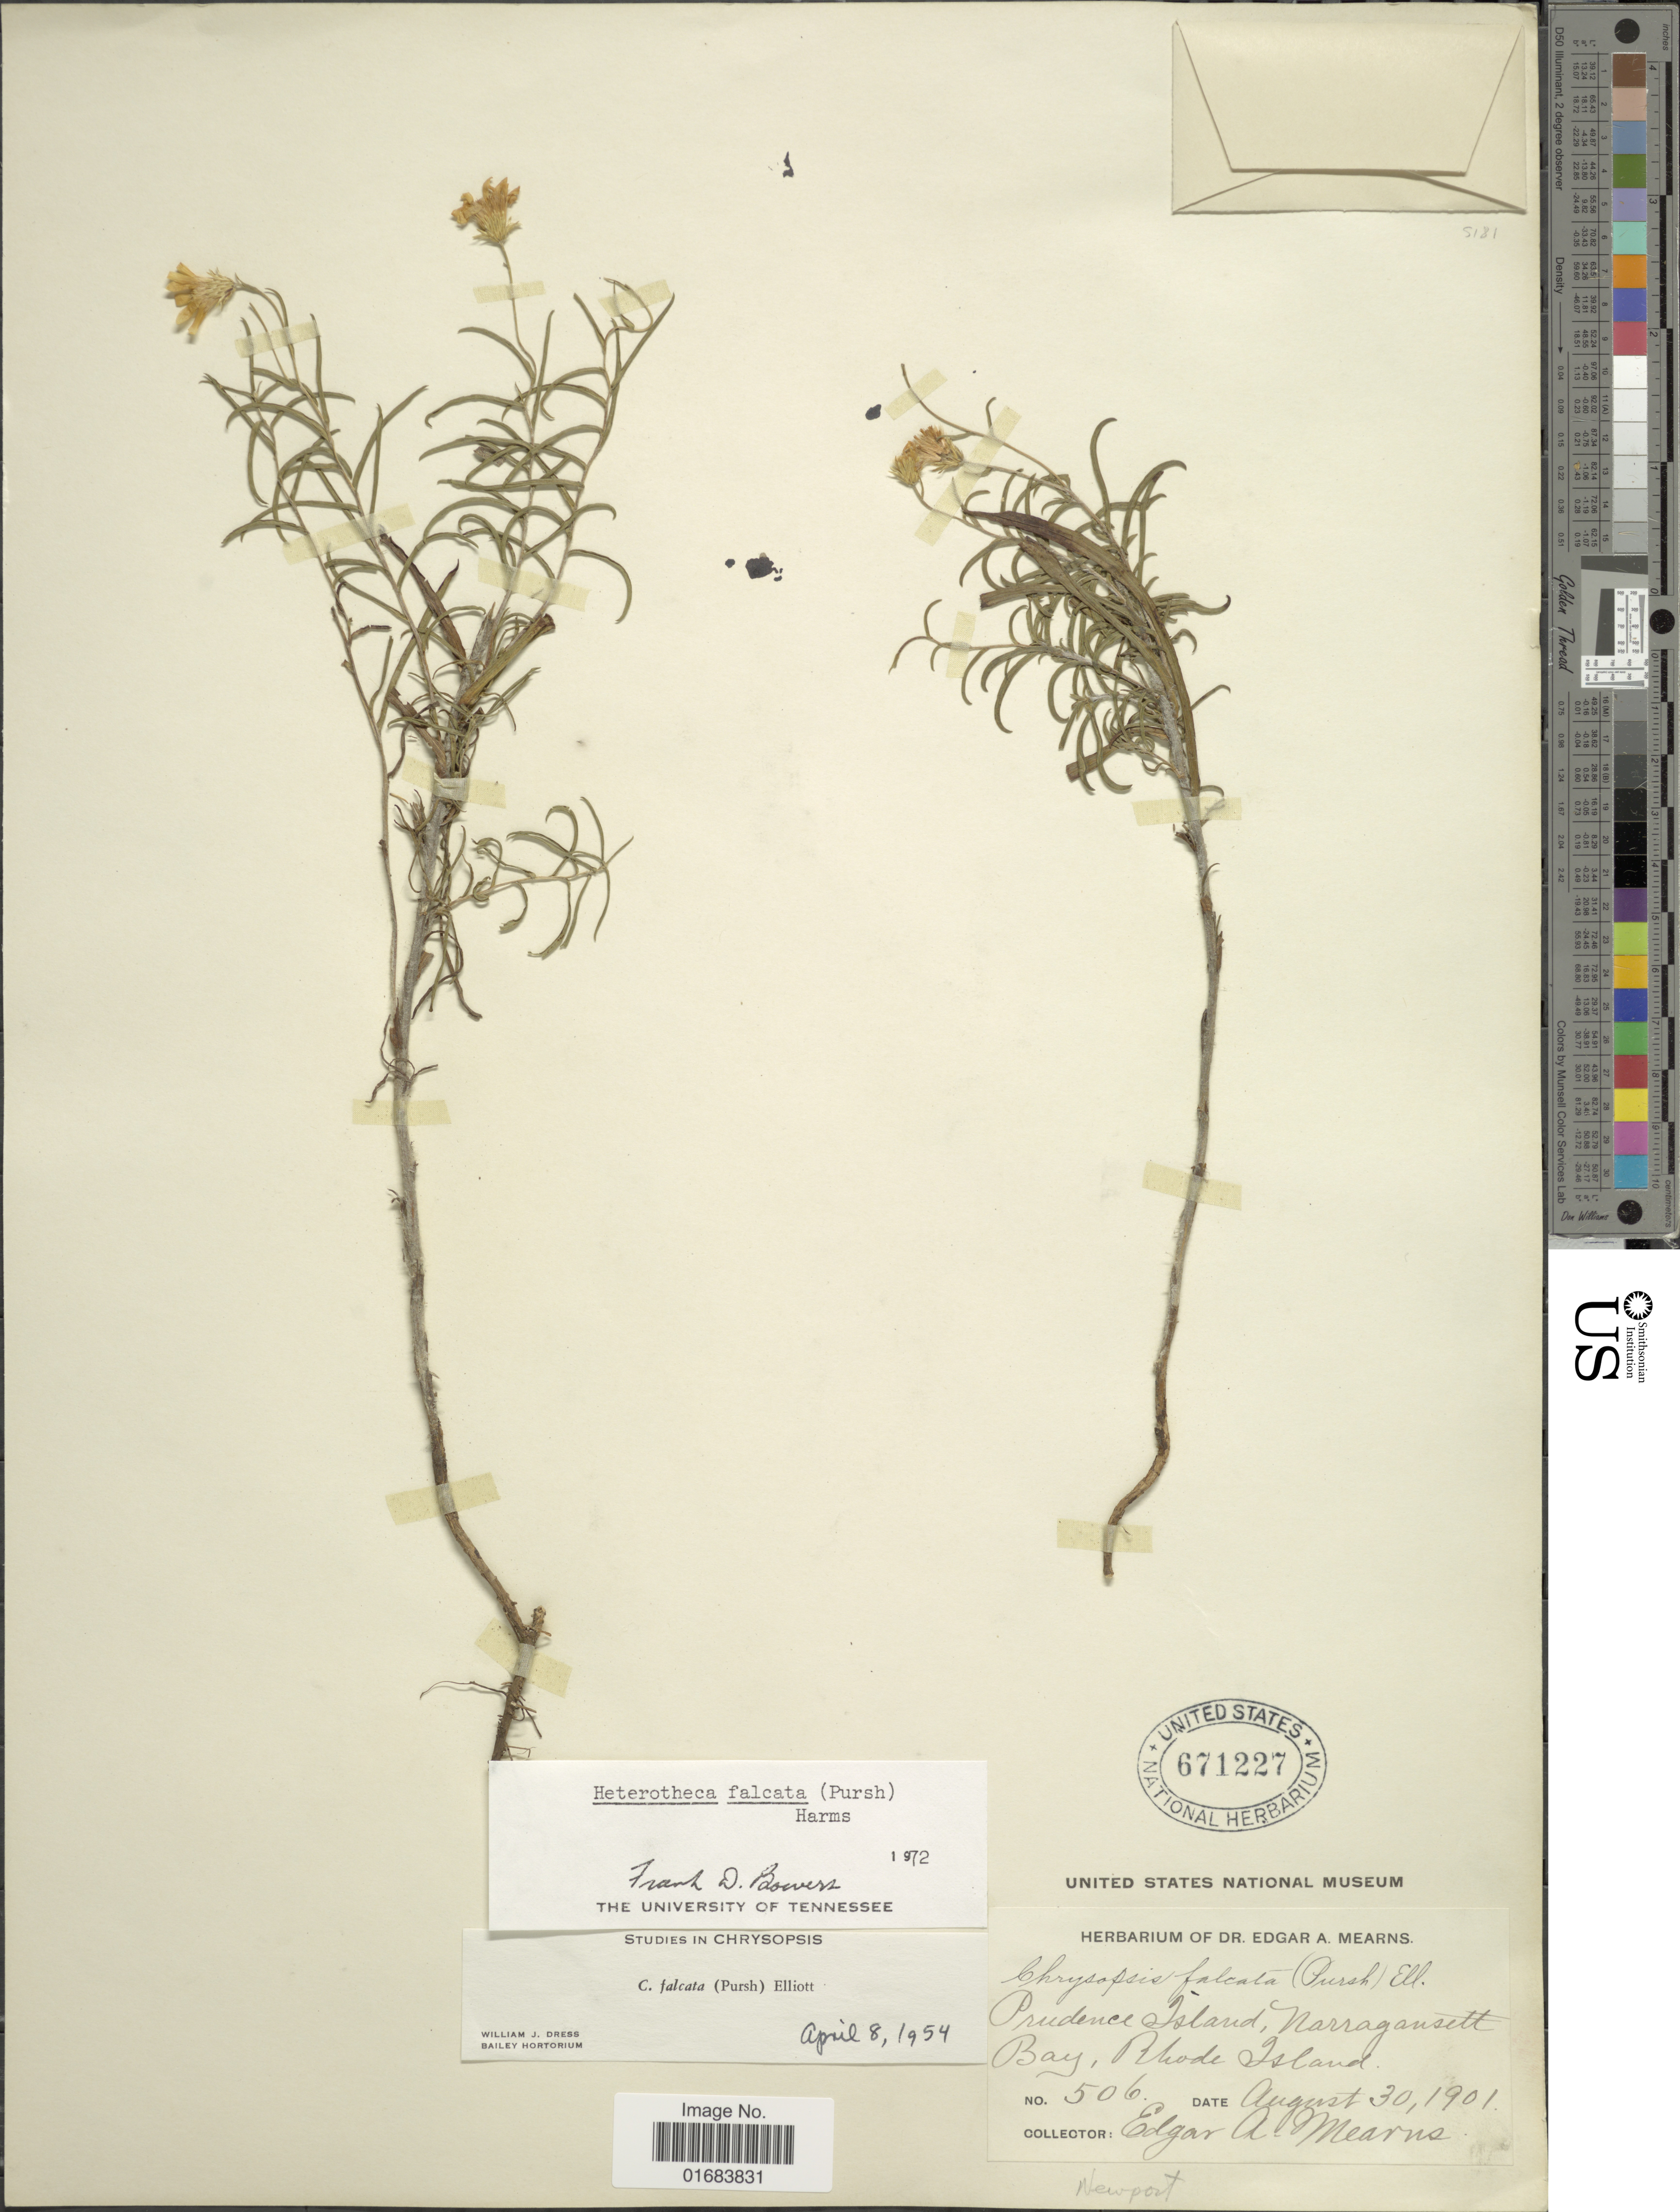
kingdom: Plantae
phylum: Tracheophyta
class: Magnoliopsida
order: Asterales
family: Asteraceae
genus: Pityopsis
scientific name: Pityopsis falcata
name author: (Pursh) Nutt.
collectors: E. A. Mearns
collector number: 506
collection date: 1901-08-30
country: United States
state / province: Rhode Island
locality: Prudence Island, Nartragansett Bay.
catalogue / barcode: US 671227